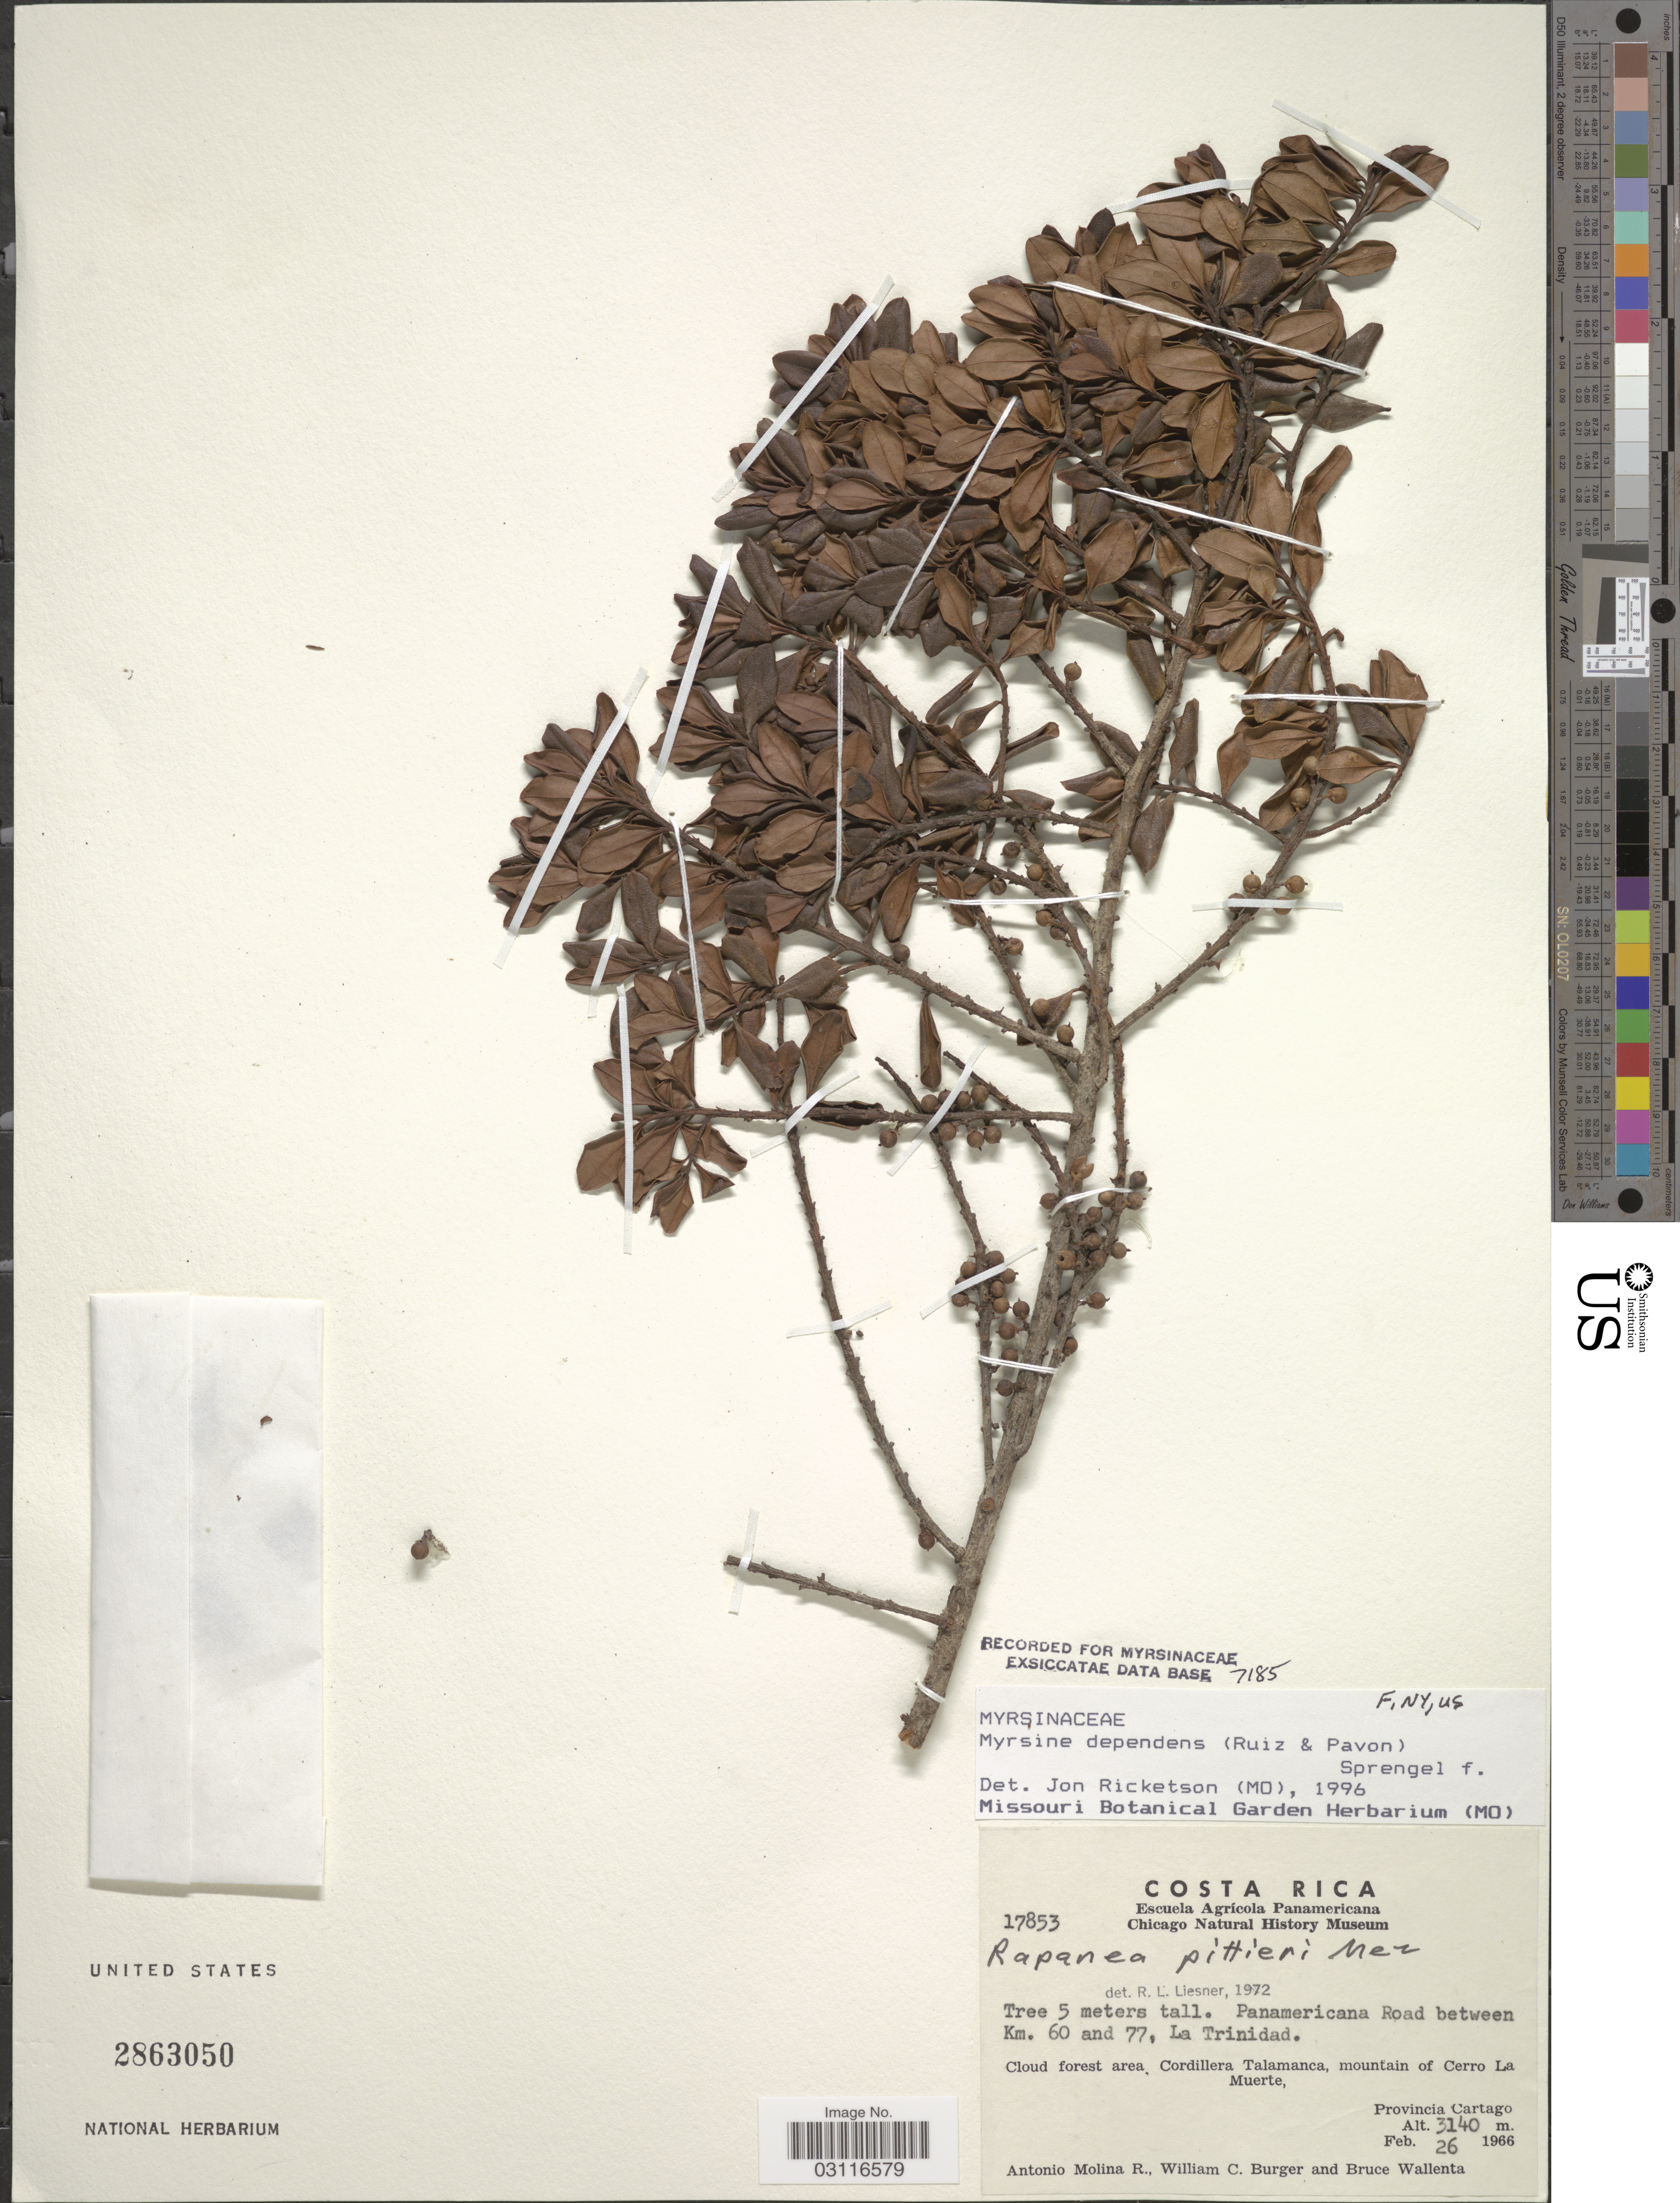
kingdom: Plantae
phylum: Tracheophyta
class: Magnoliopsida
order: Ericales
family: Primulaceae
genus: Myrsine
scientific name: Myrsine dependens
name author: (Ruiz & Pav.) Spreng.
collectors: A. Molina R., W. Burger & B. Wallenta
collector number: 17853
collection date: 1966-02-26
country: Costa Rica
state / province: Cartago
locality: Panamericana Road between Km. 60 and 77, La Trinidad. Cloud forest area Cordillera Talamanca, mountain of Cerro La Muerte.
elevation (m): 3140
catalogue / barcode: US 2863050